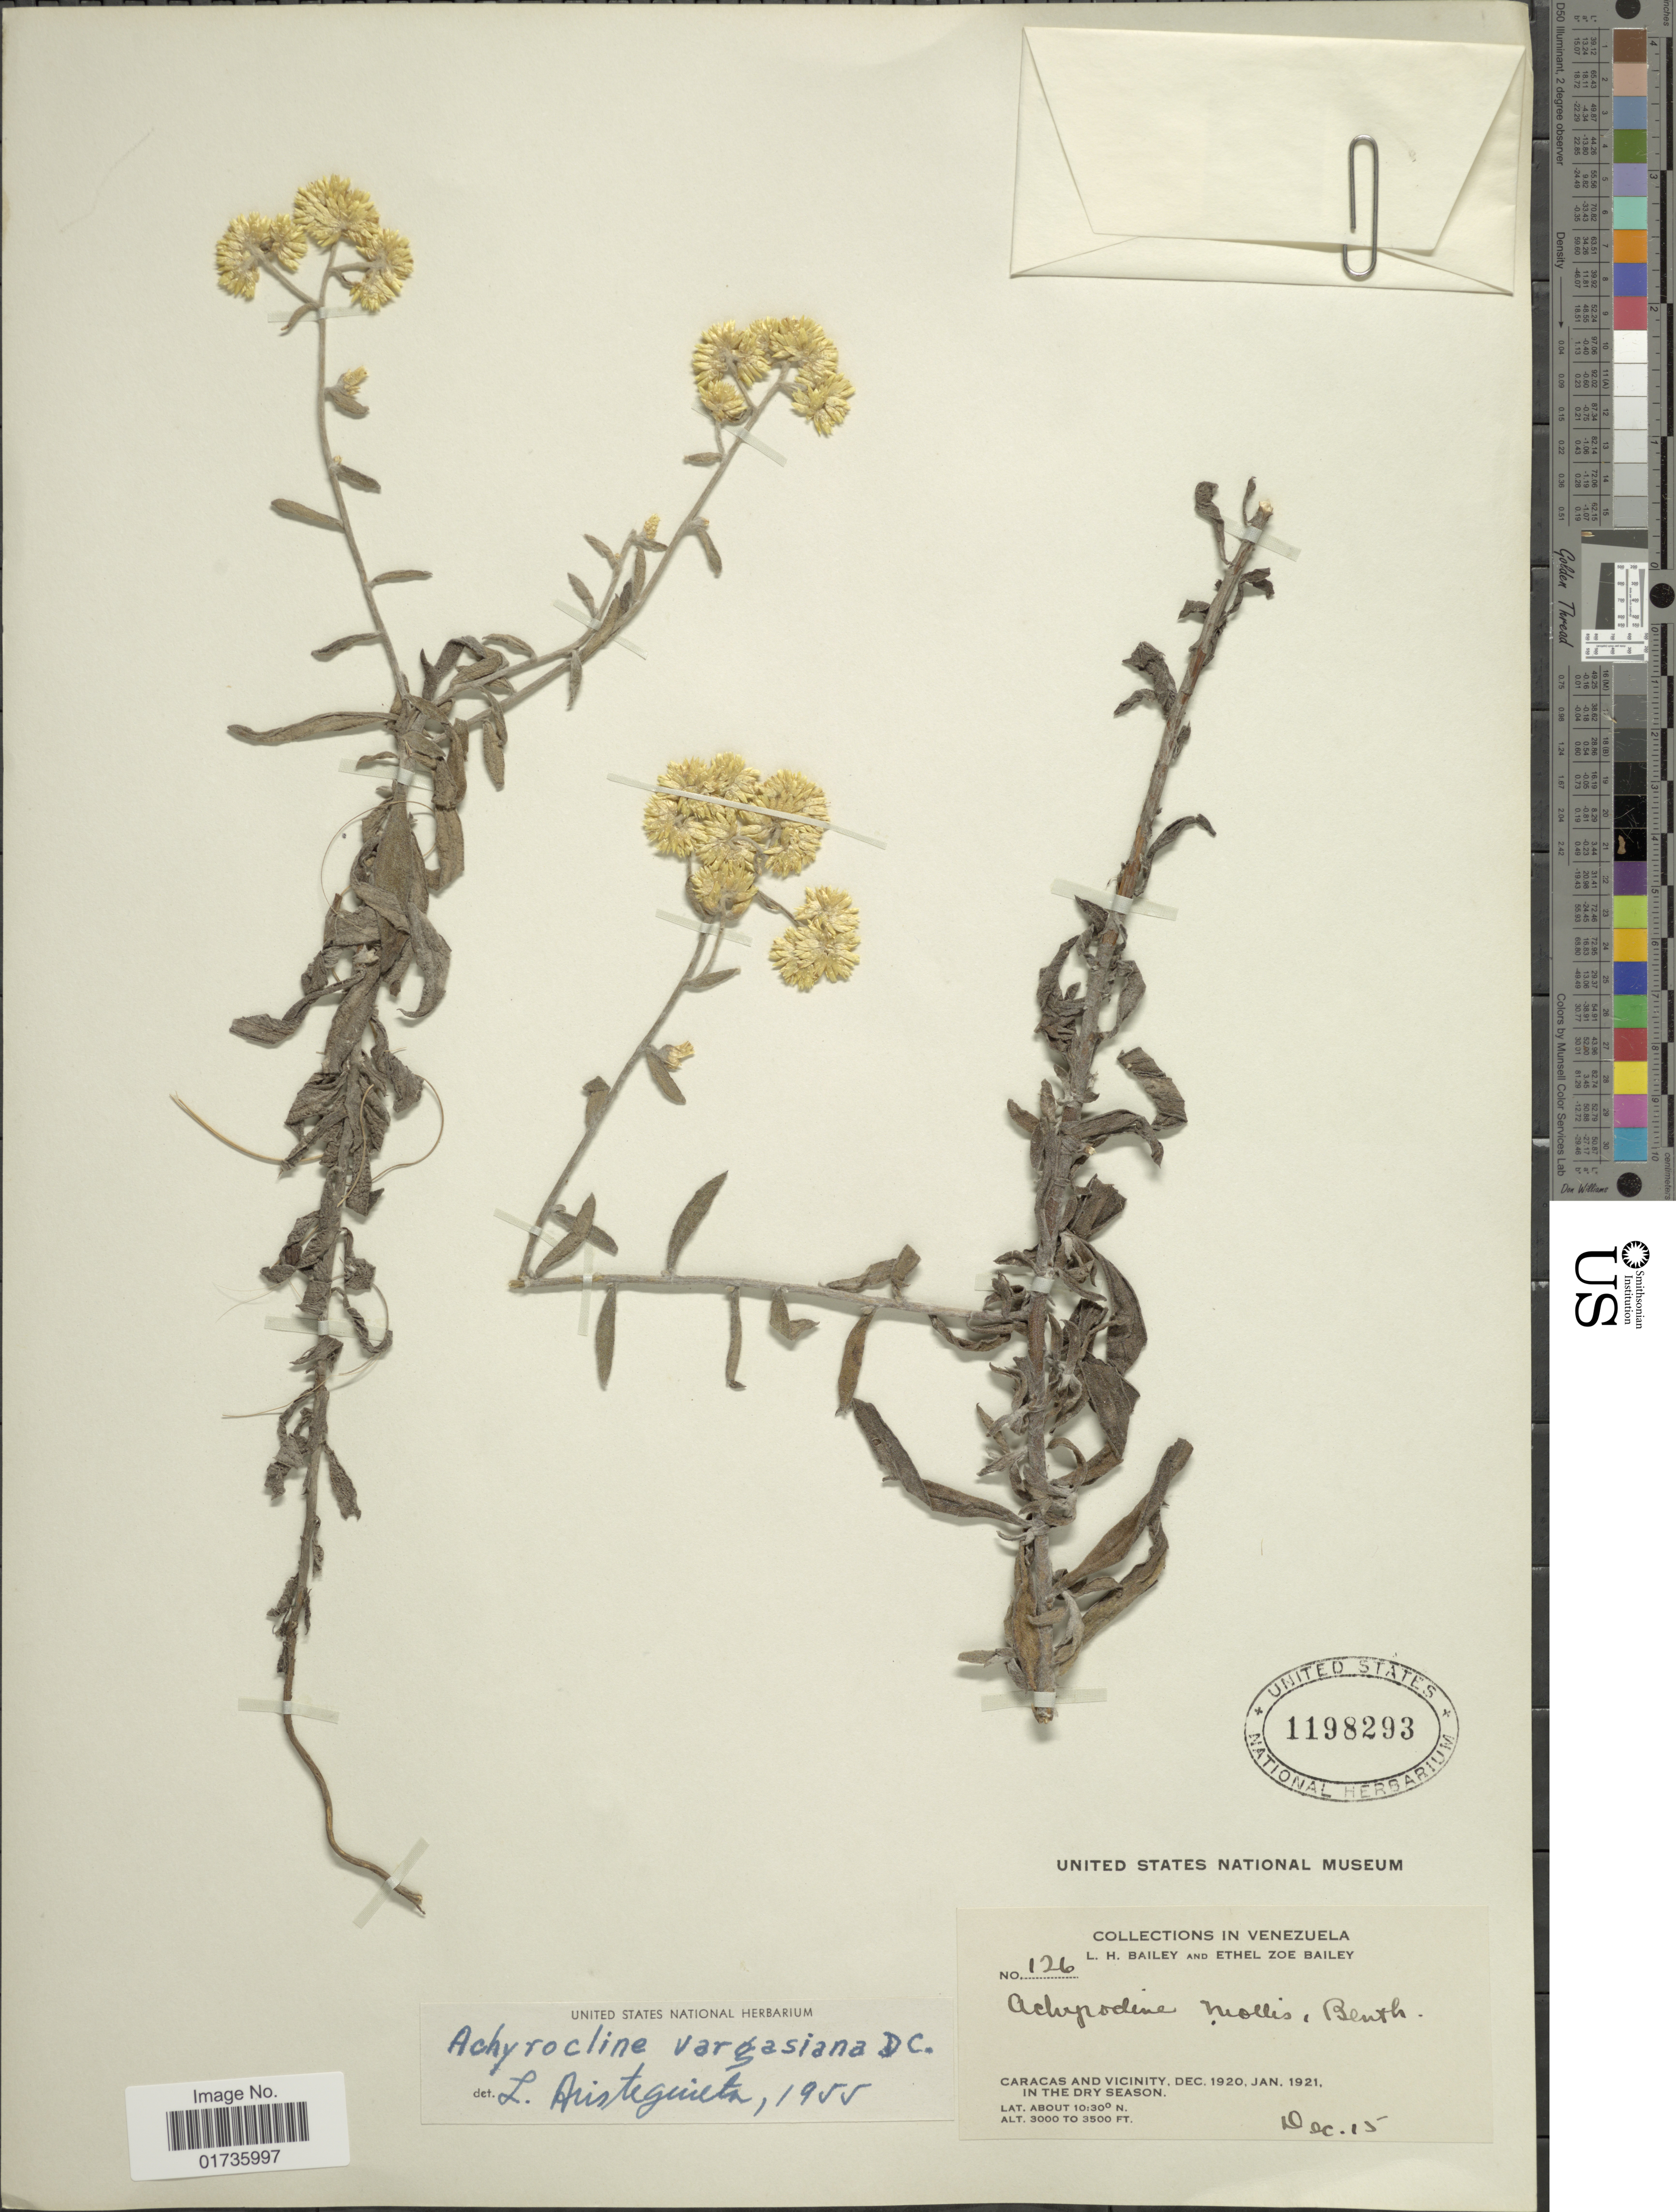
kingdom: Plantae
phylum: Tracheophyta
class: Magnoliopsida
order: Asterales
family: Asteraceae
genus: Achyrocline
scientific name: Achyrocline vargasiana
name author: DC.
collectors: L. H. Bailey & E. Z. Bailey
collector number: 126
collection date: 1920-12-15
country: Venezuela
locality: Caracas and vicinity, in the dry season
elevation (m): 914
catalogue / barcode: US 1198293